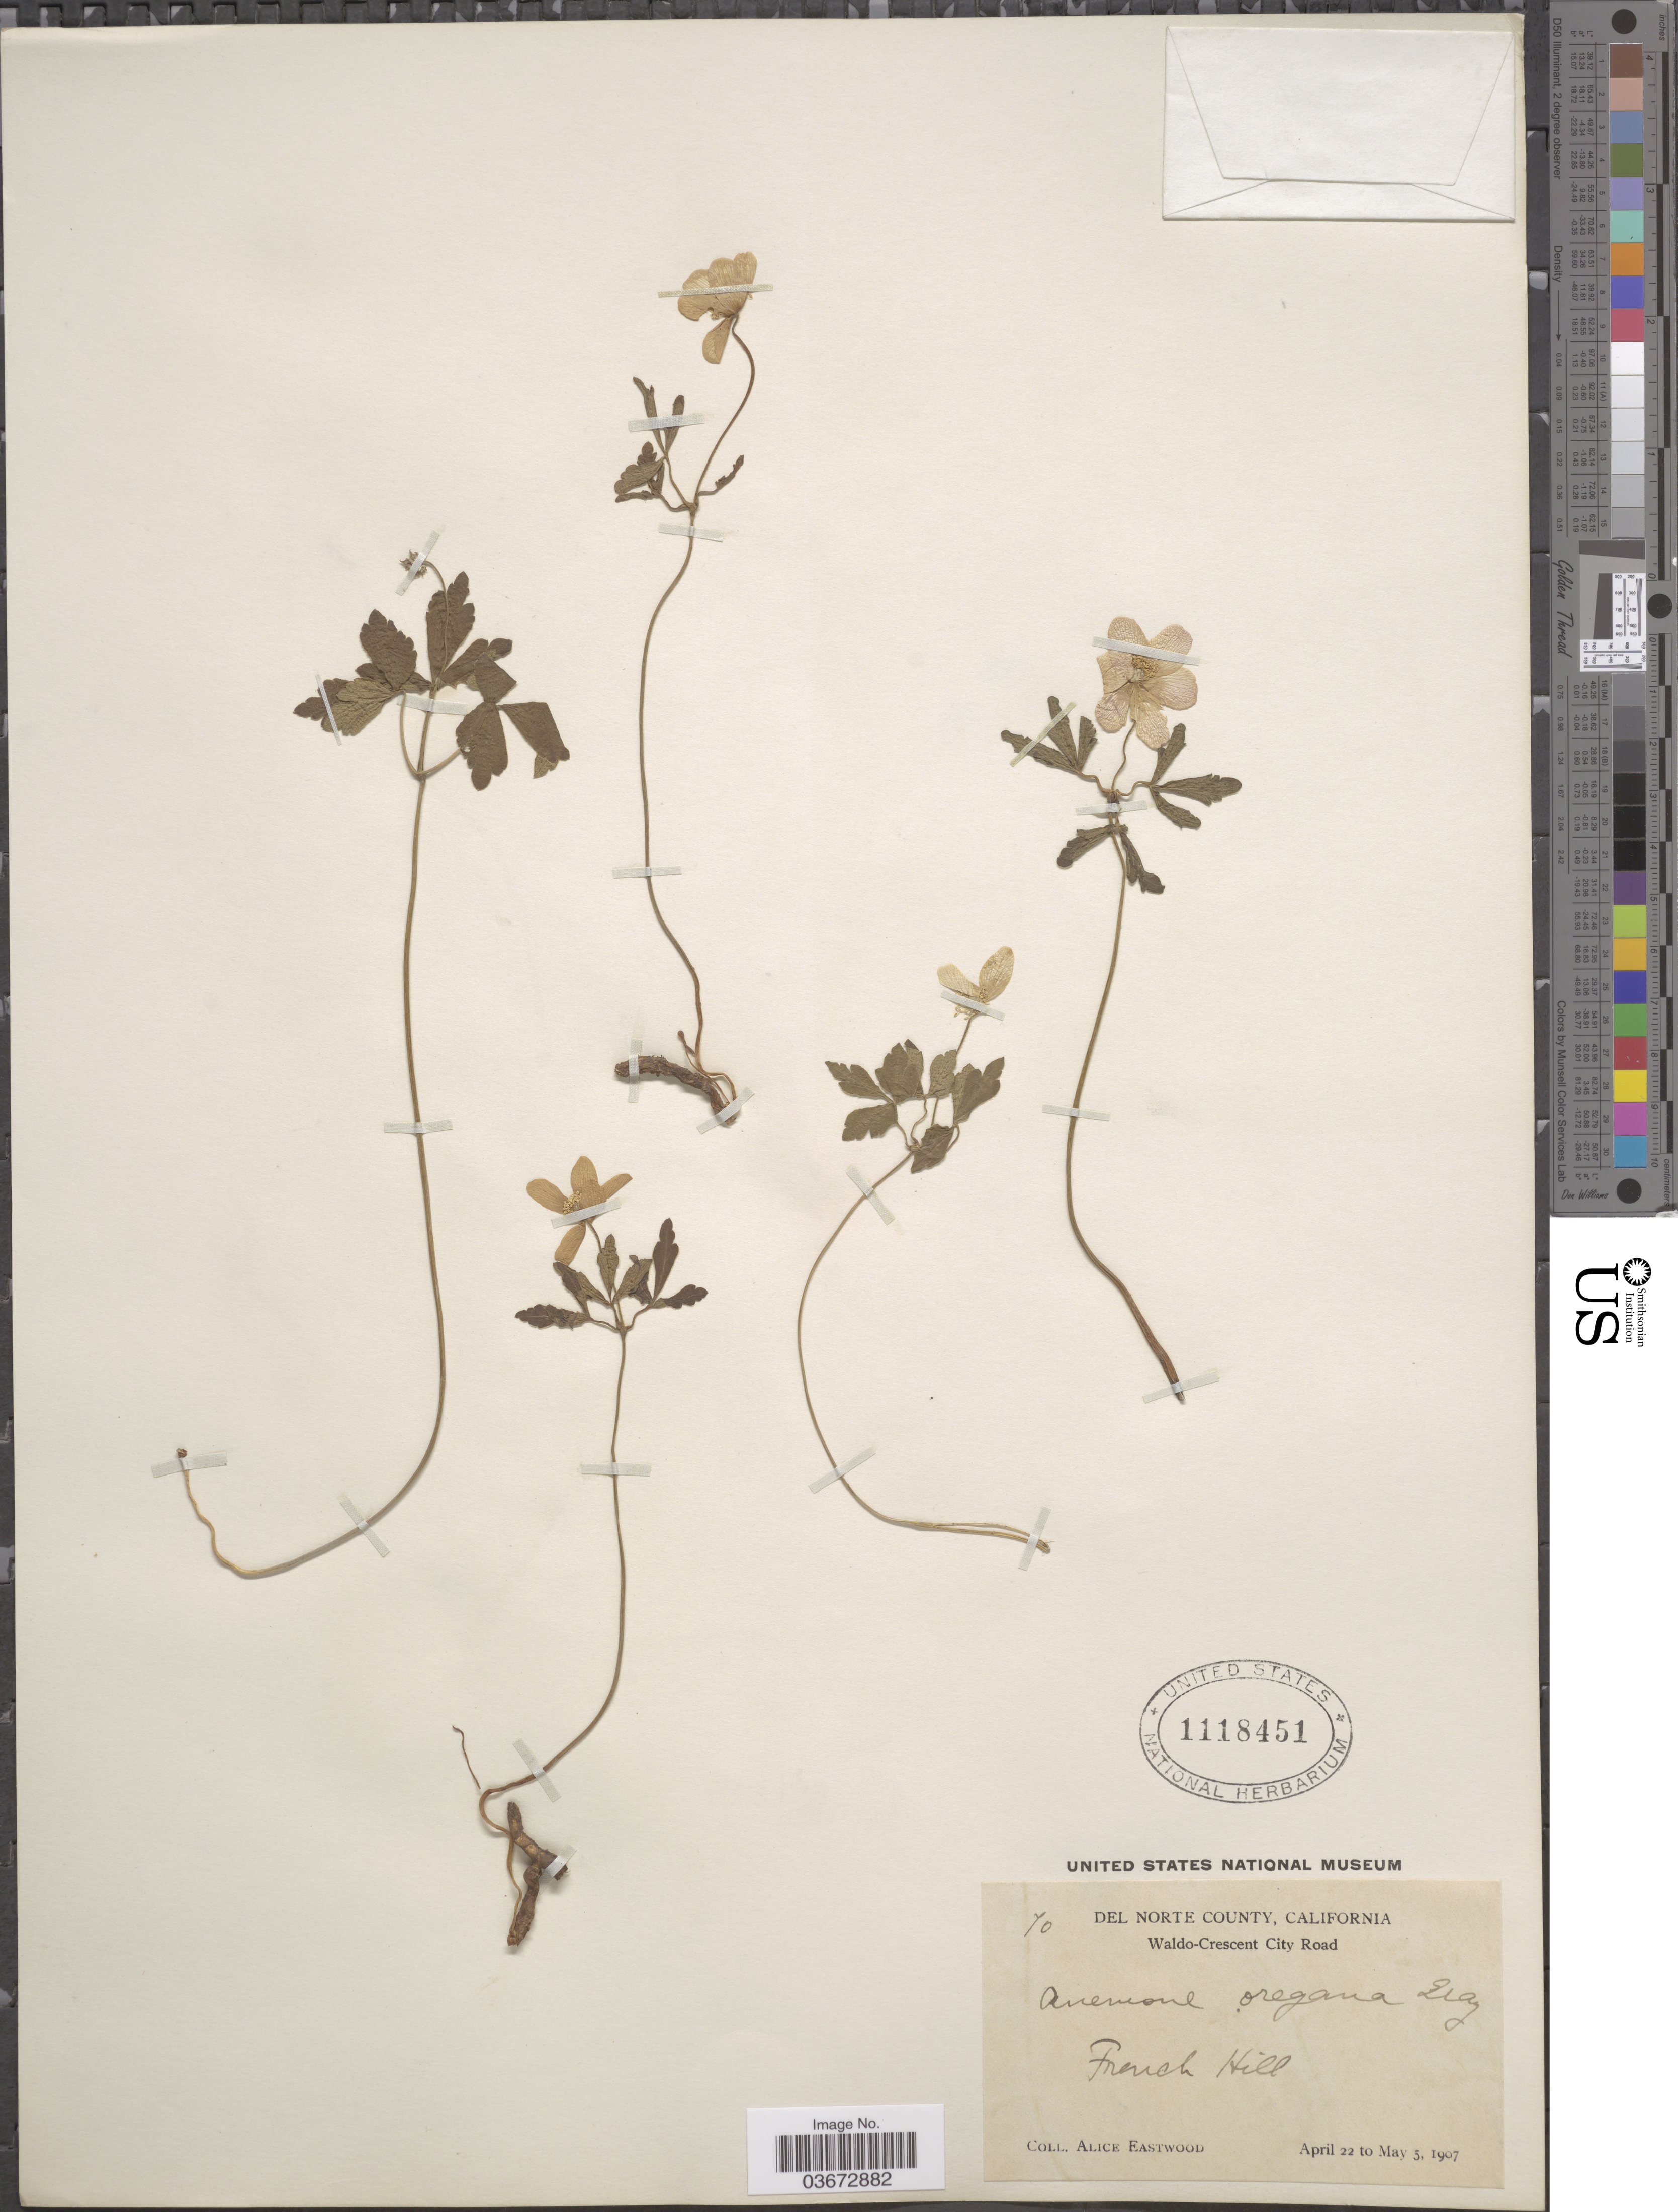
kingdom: Plantae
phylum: Tracheophyta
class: Magnoliopsida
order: Ranunculales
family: Ranunculaceae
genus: Anemone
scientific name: Anemone quinquefolia var. oregana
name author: (A. Gray) B.L. Rob.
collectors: A. Eastwood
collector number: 70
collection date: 1907-04-22/1907-05-05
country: United States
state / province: California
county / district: Del Norte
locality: Del Norte County. Waldo-Crescent City Road. French Hill.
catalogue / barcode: US 1118451